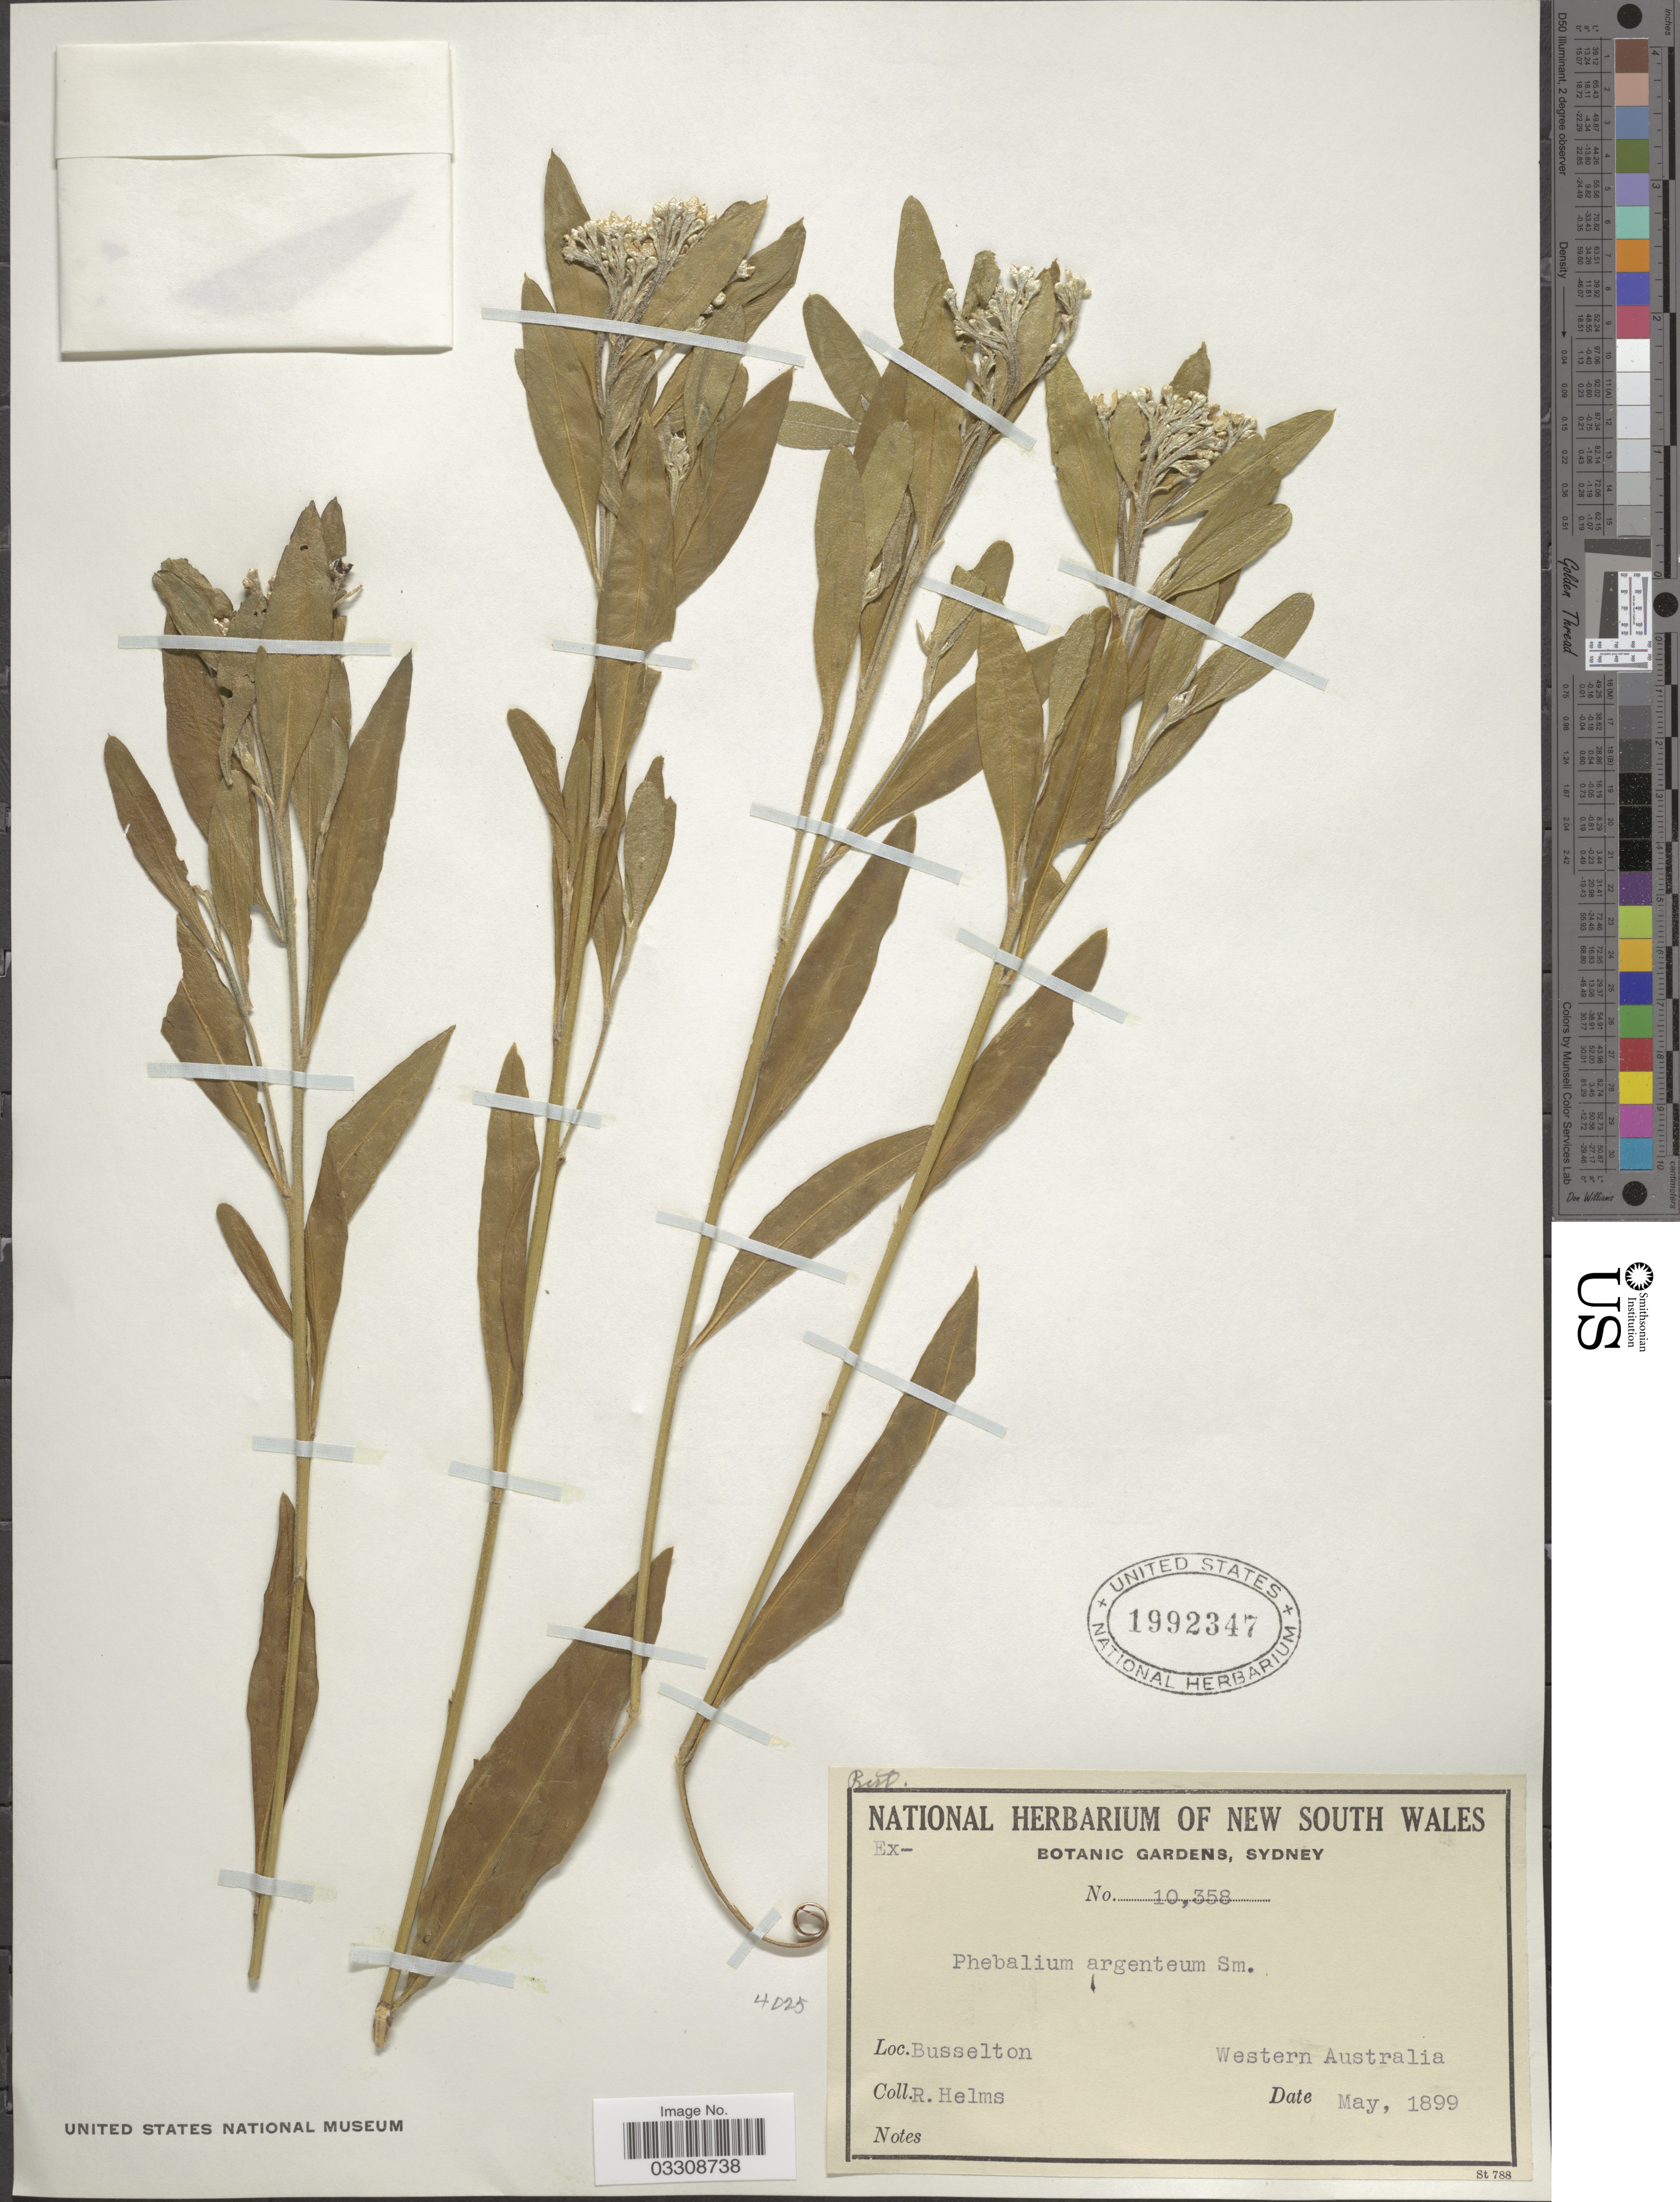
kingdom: Plantae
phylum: Tracheophyta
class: Magnoliopsida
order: Sapindales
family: Rutaceae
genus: Chorilaena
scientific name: Chorilaena anceps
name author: (DC.) Duretto & Heslewood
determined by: Strong, Mark T., (BOT), Smithsonian Institution - National Museum of Natural History (UNITED STATES)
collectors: R. Helms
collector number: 10358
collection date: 1899-05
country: Australia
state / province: Western Australia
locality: Busselton.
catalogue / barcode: US 1992347